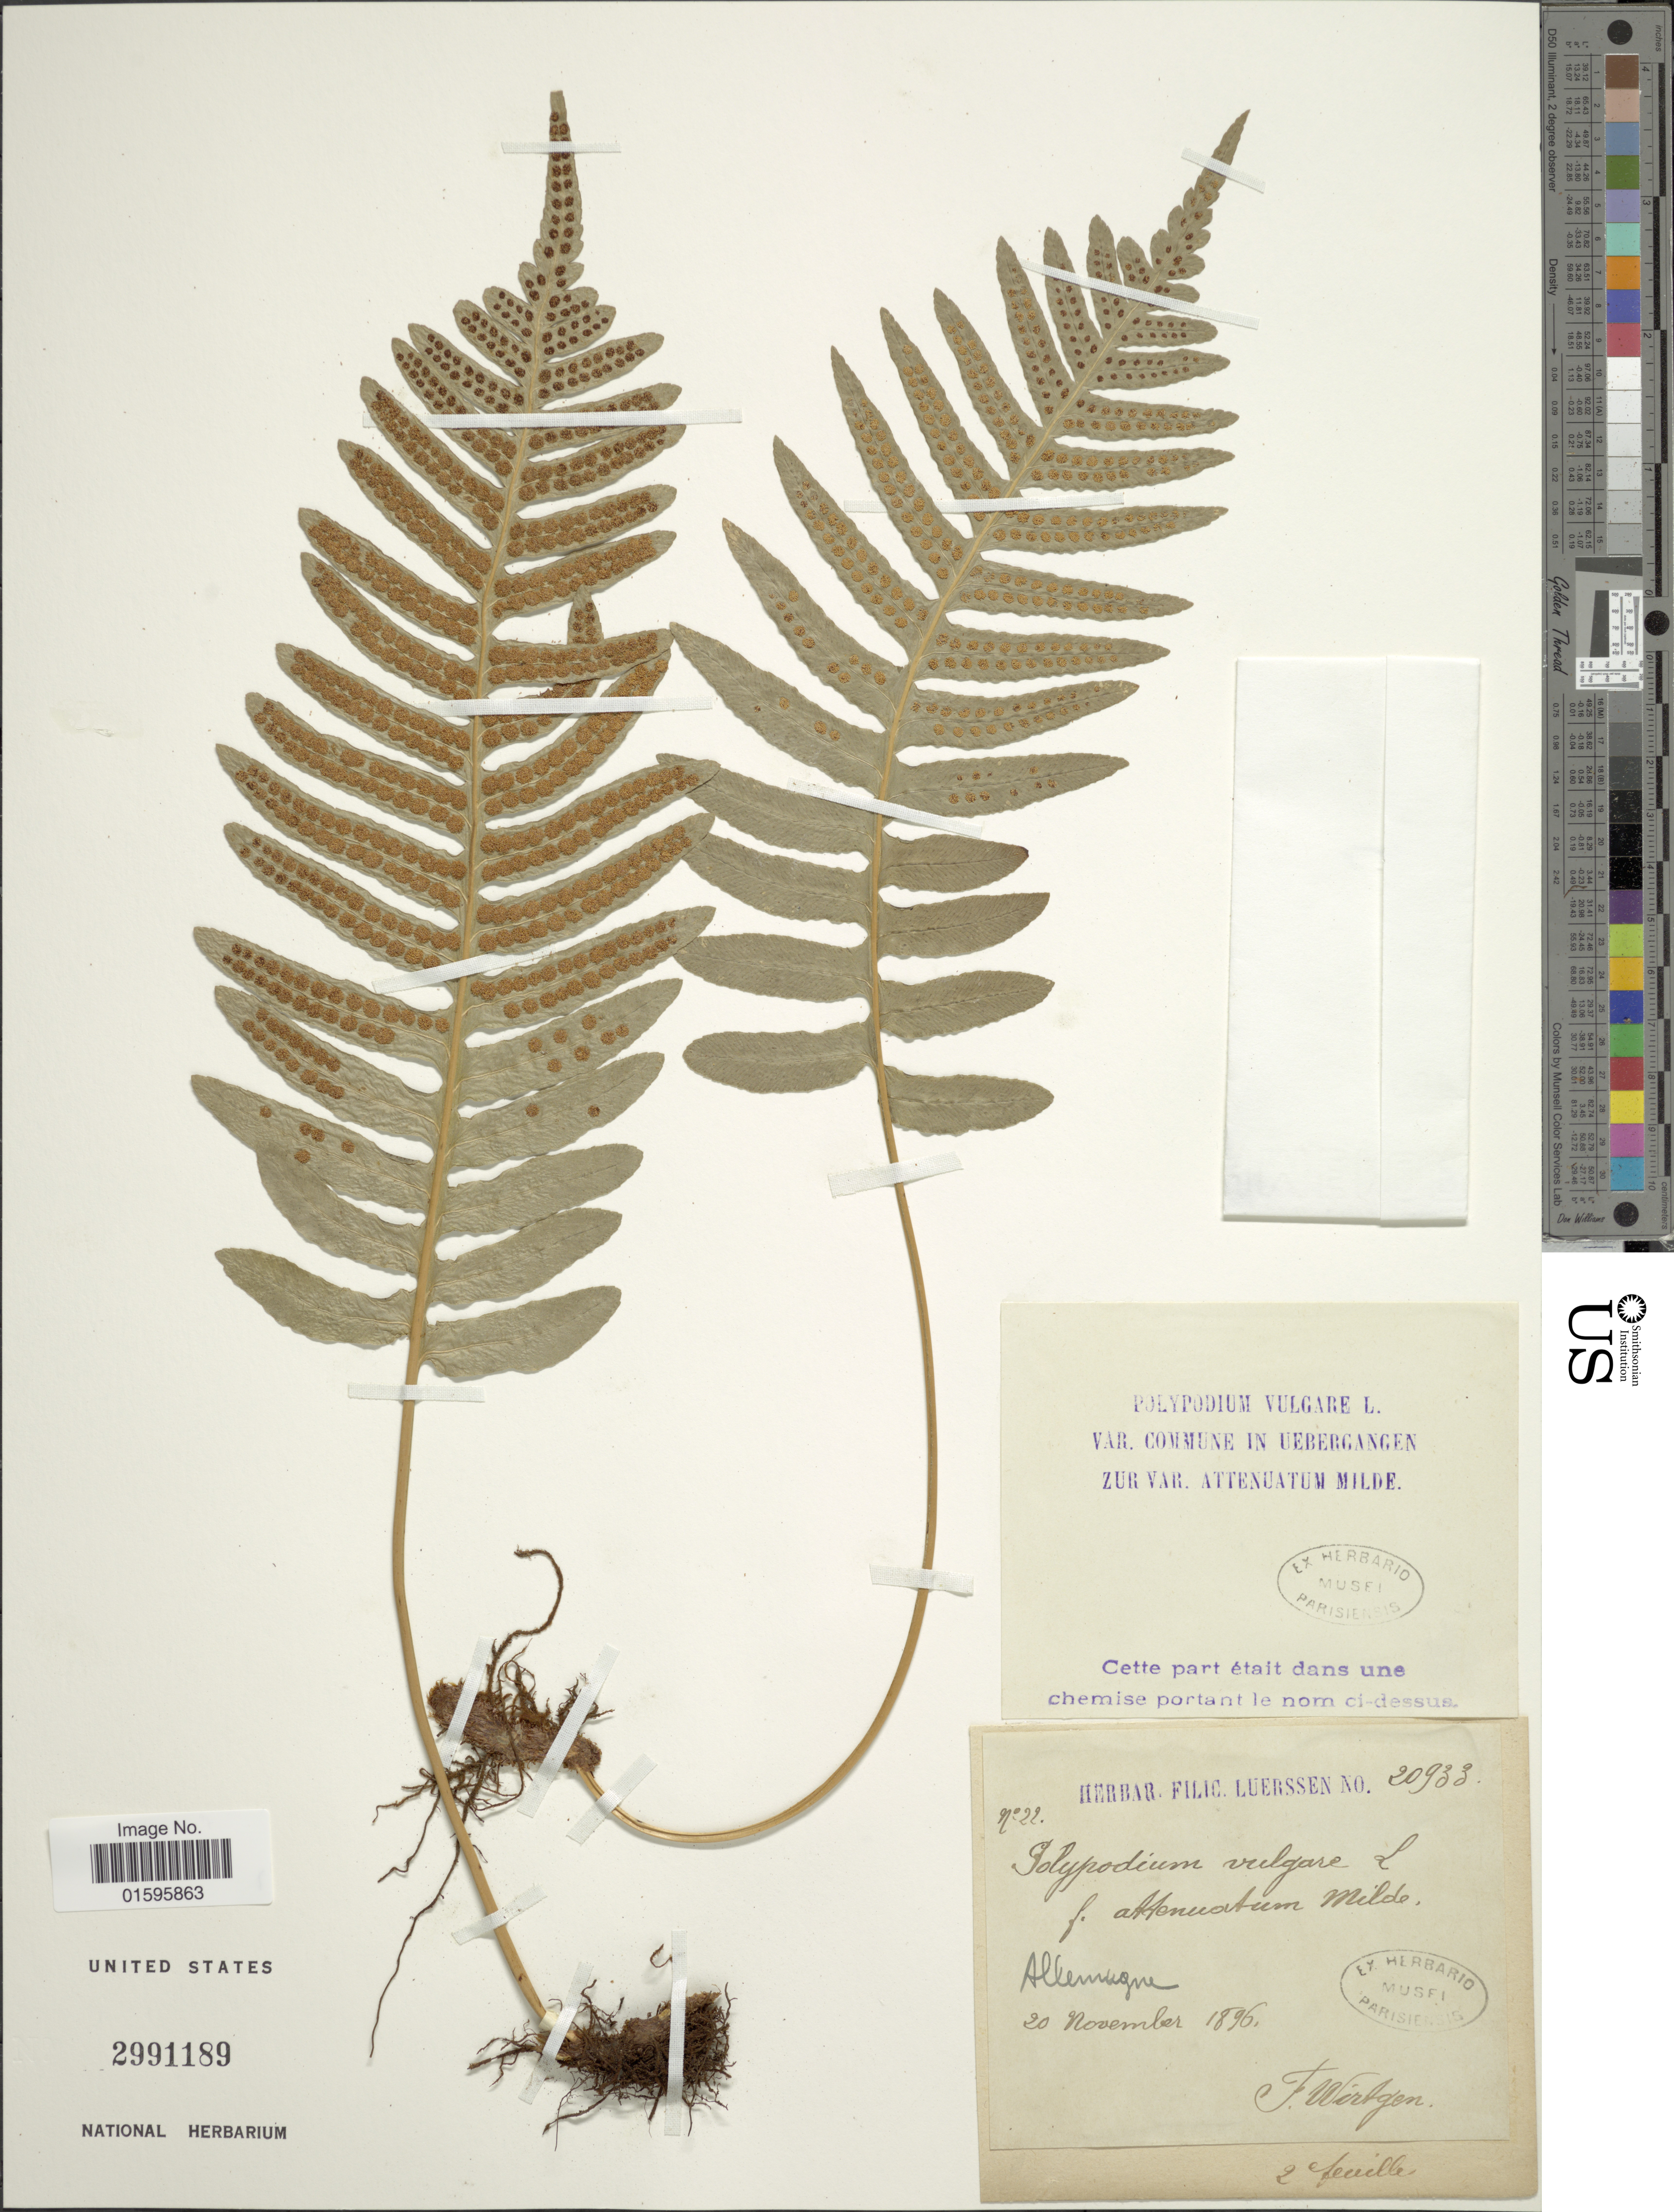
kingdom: Plantae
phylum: Tracheophyta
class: Polypodiopsida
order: Polypodiales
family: Polypodiaceae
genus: Polypodium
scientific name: Polypodium vulgare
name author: L.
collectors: F. Wirtgen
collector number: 22/20933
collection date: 1896-11-20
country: Germany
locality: Allemagne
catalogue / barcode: US 2991189